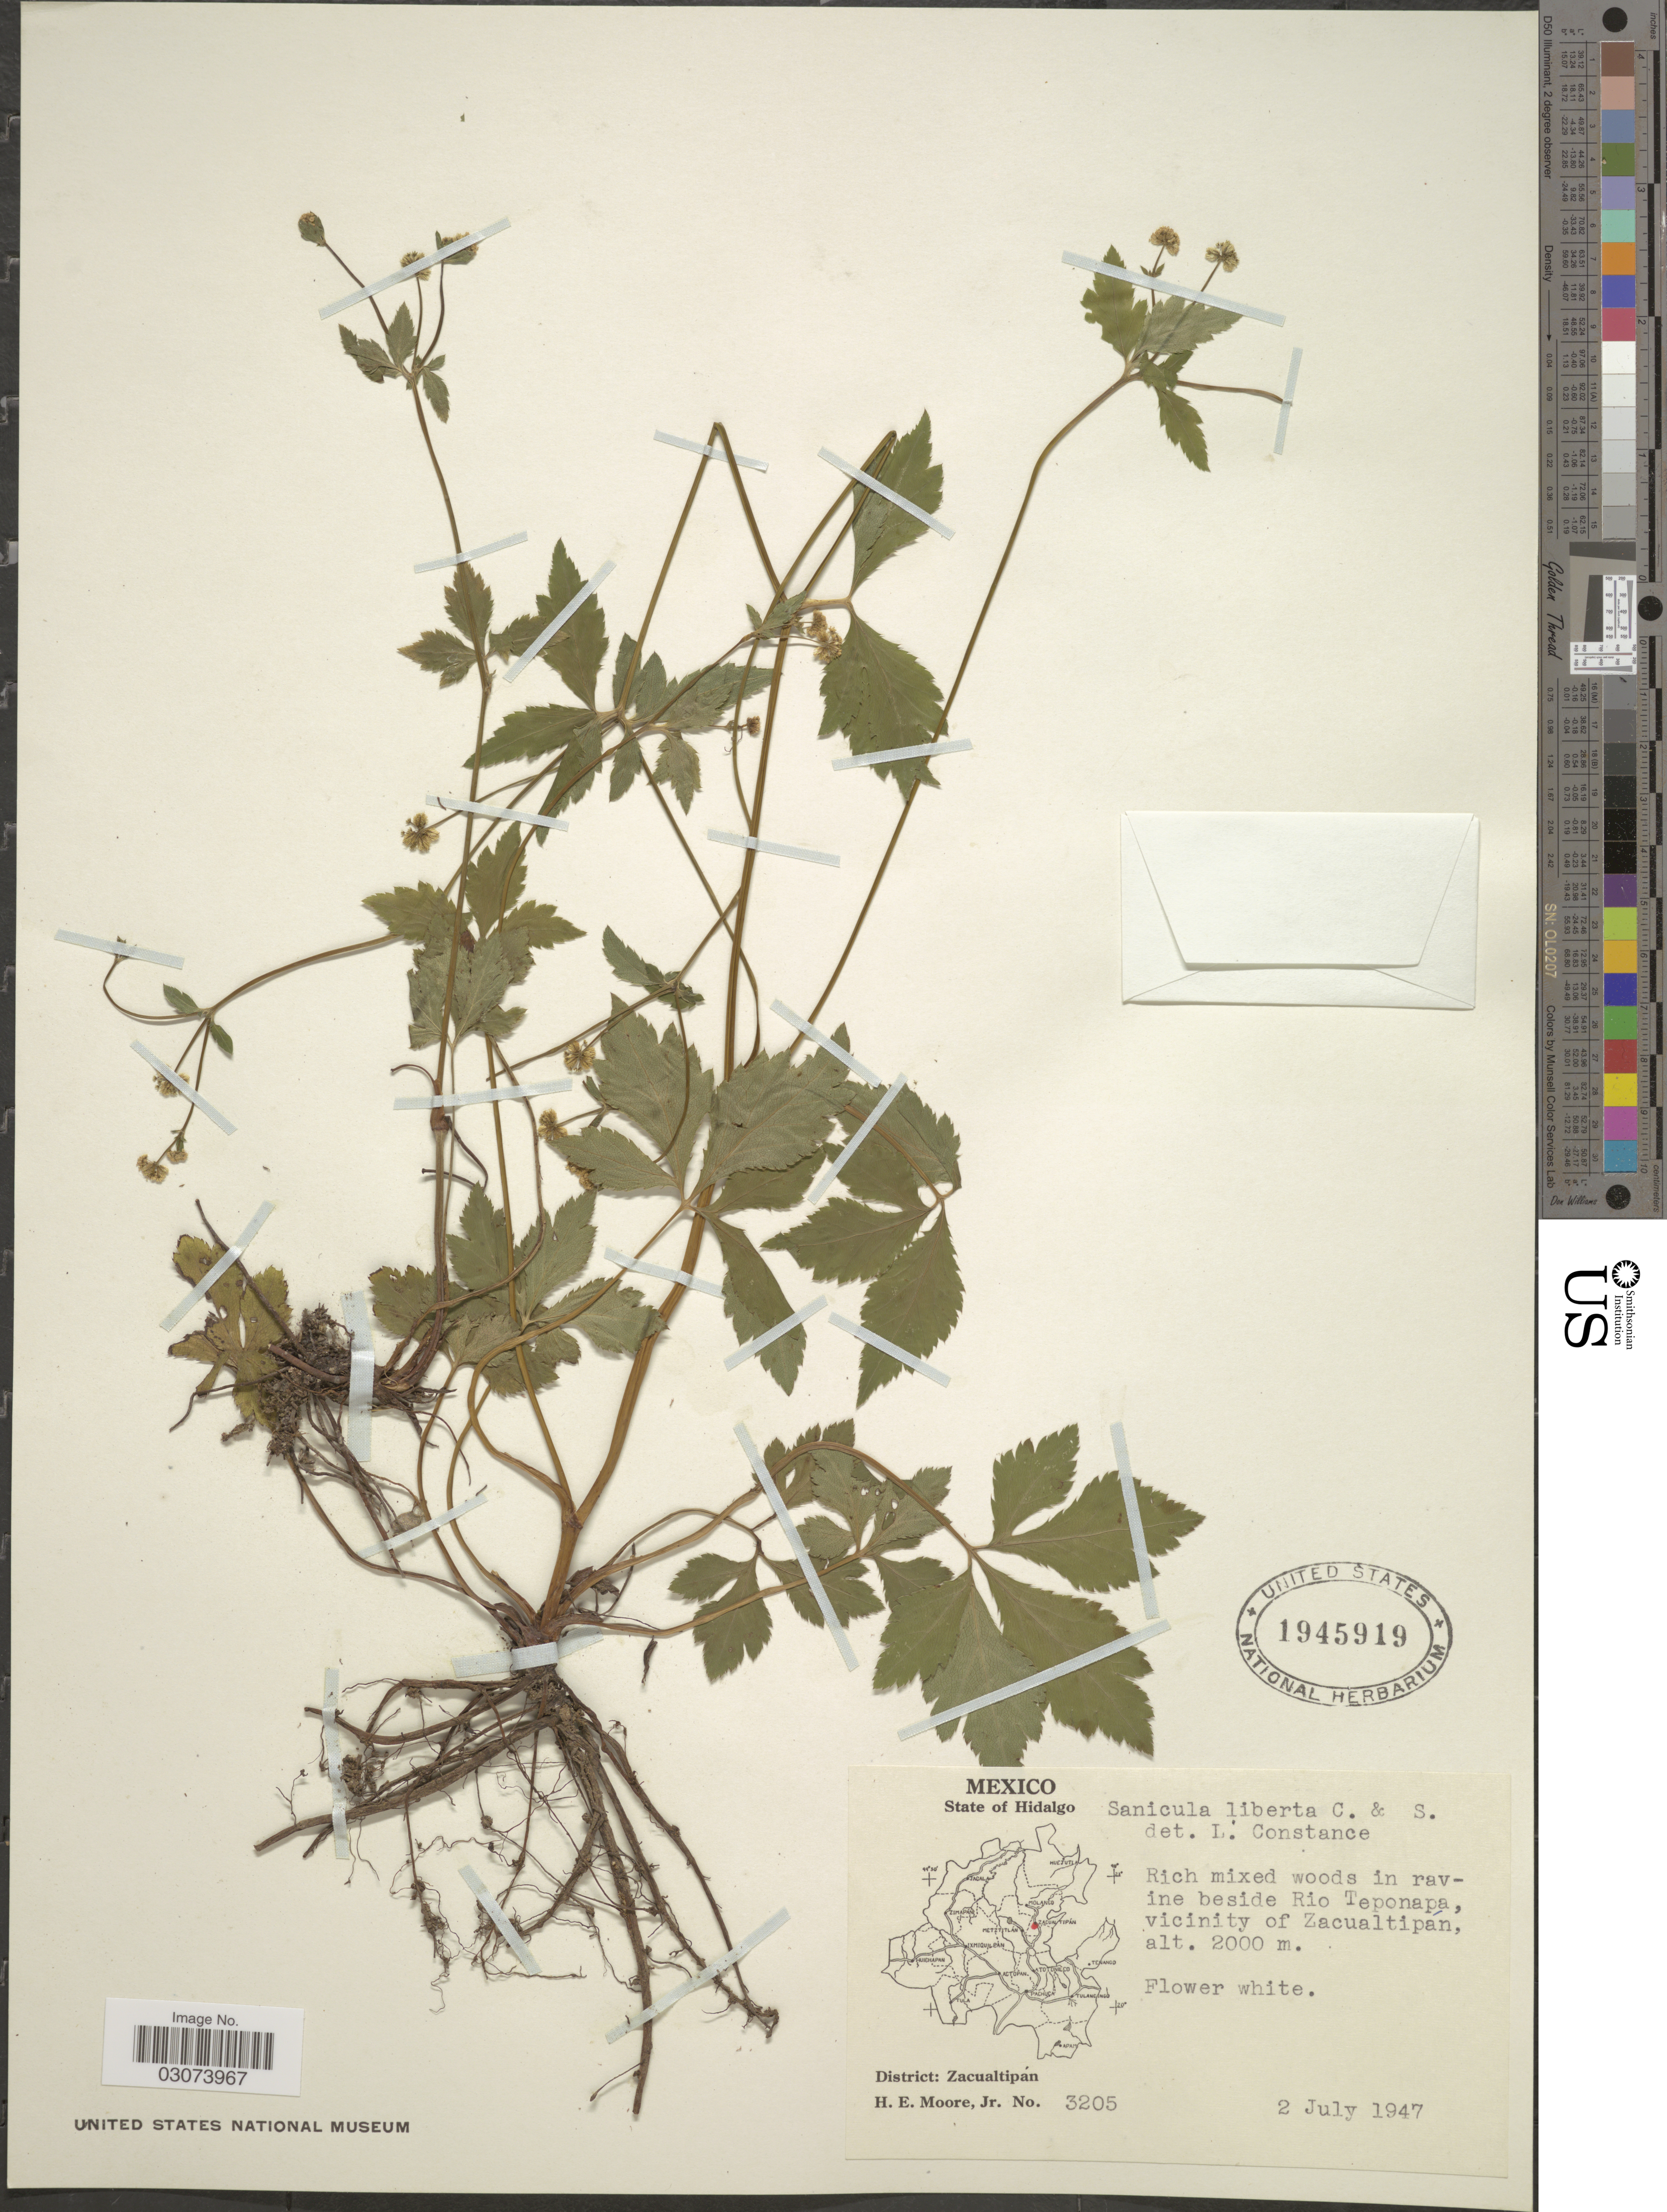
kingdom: Plantae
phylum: Tracheophyta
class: Magnoliopsida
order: Apiales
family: Apiaceae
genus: Sanicula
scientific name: Sanicula liberta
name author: Cham. & Schltdl.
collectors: H. Moore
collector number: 3205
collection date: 1947-07-02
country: Mexico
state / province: Hidalgo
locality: In ravine beside Rio Teponapa, vicinity of Zacualtipán. District: Zacualtipán.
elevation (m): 2000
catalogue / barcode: US 1945919